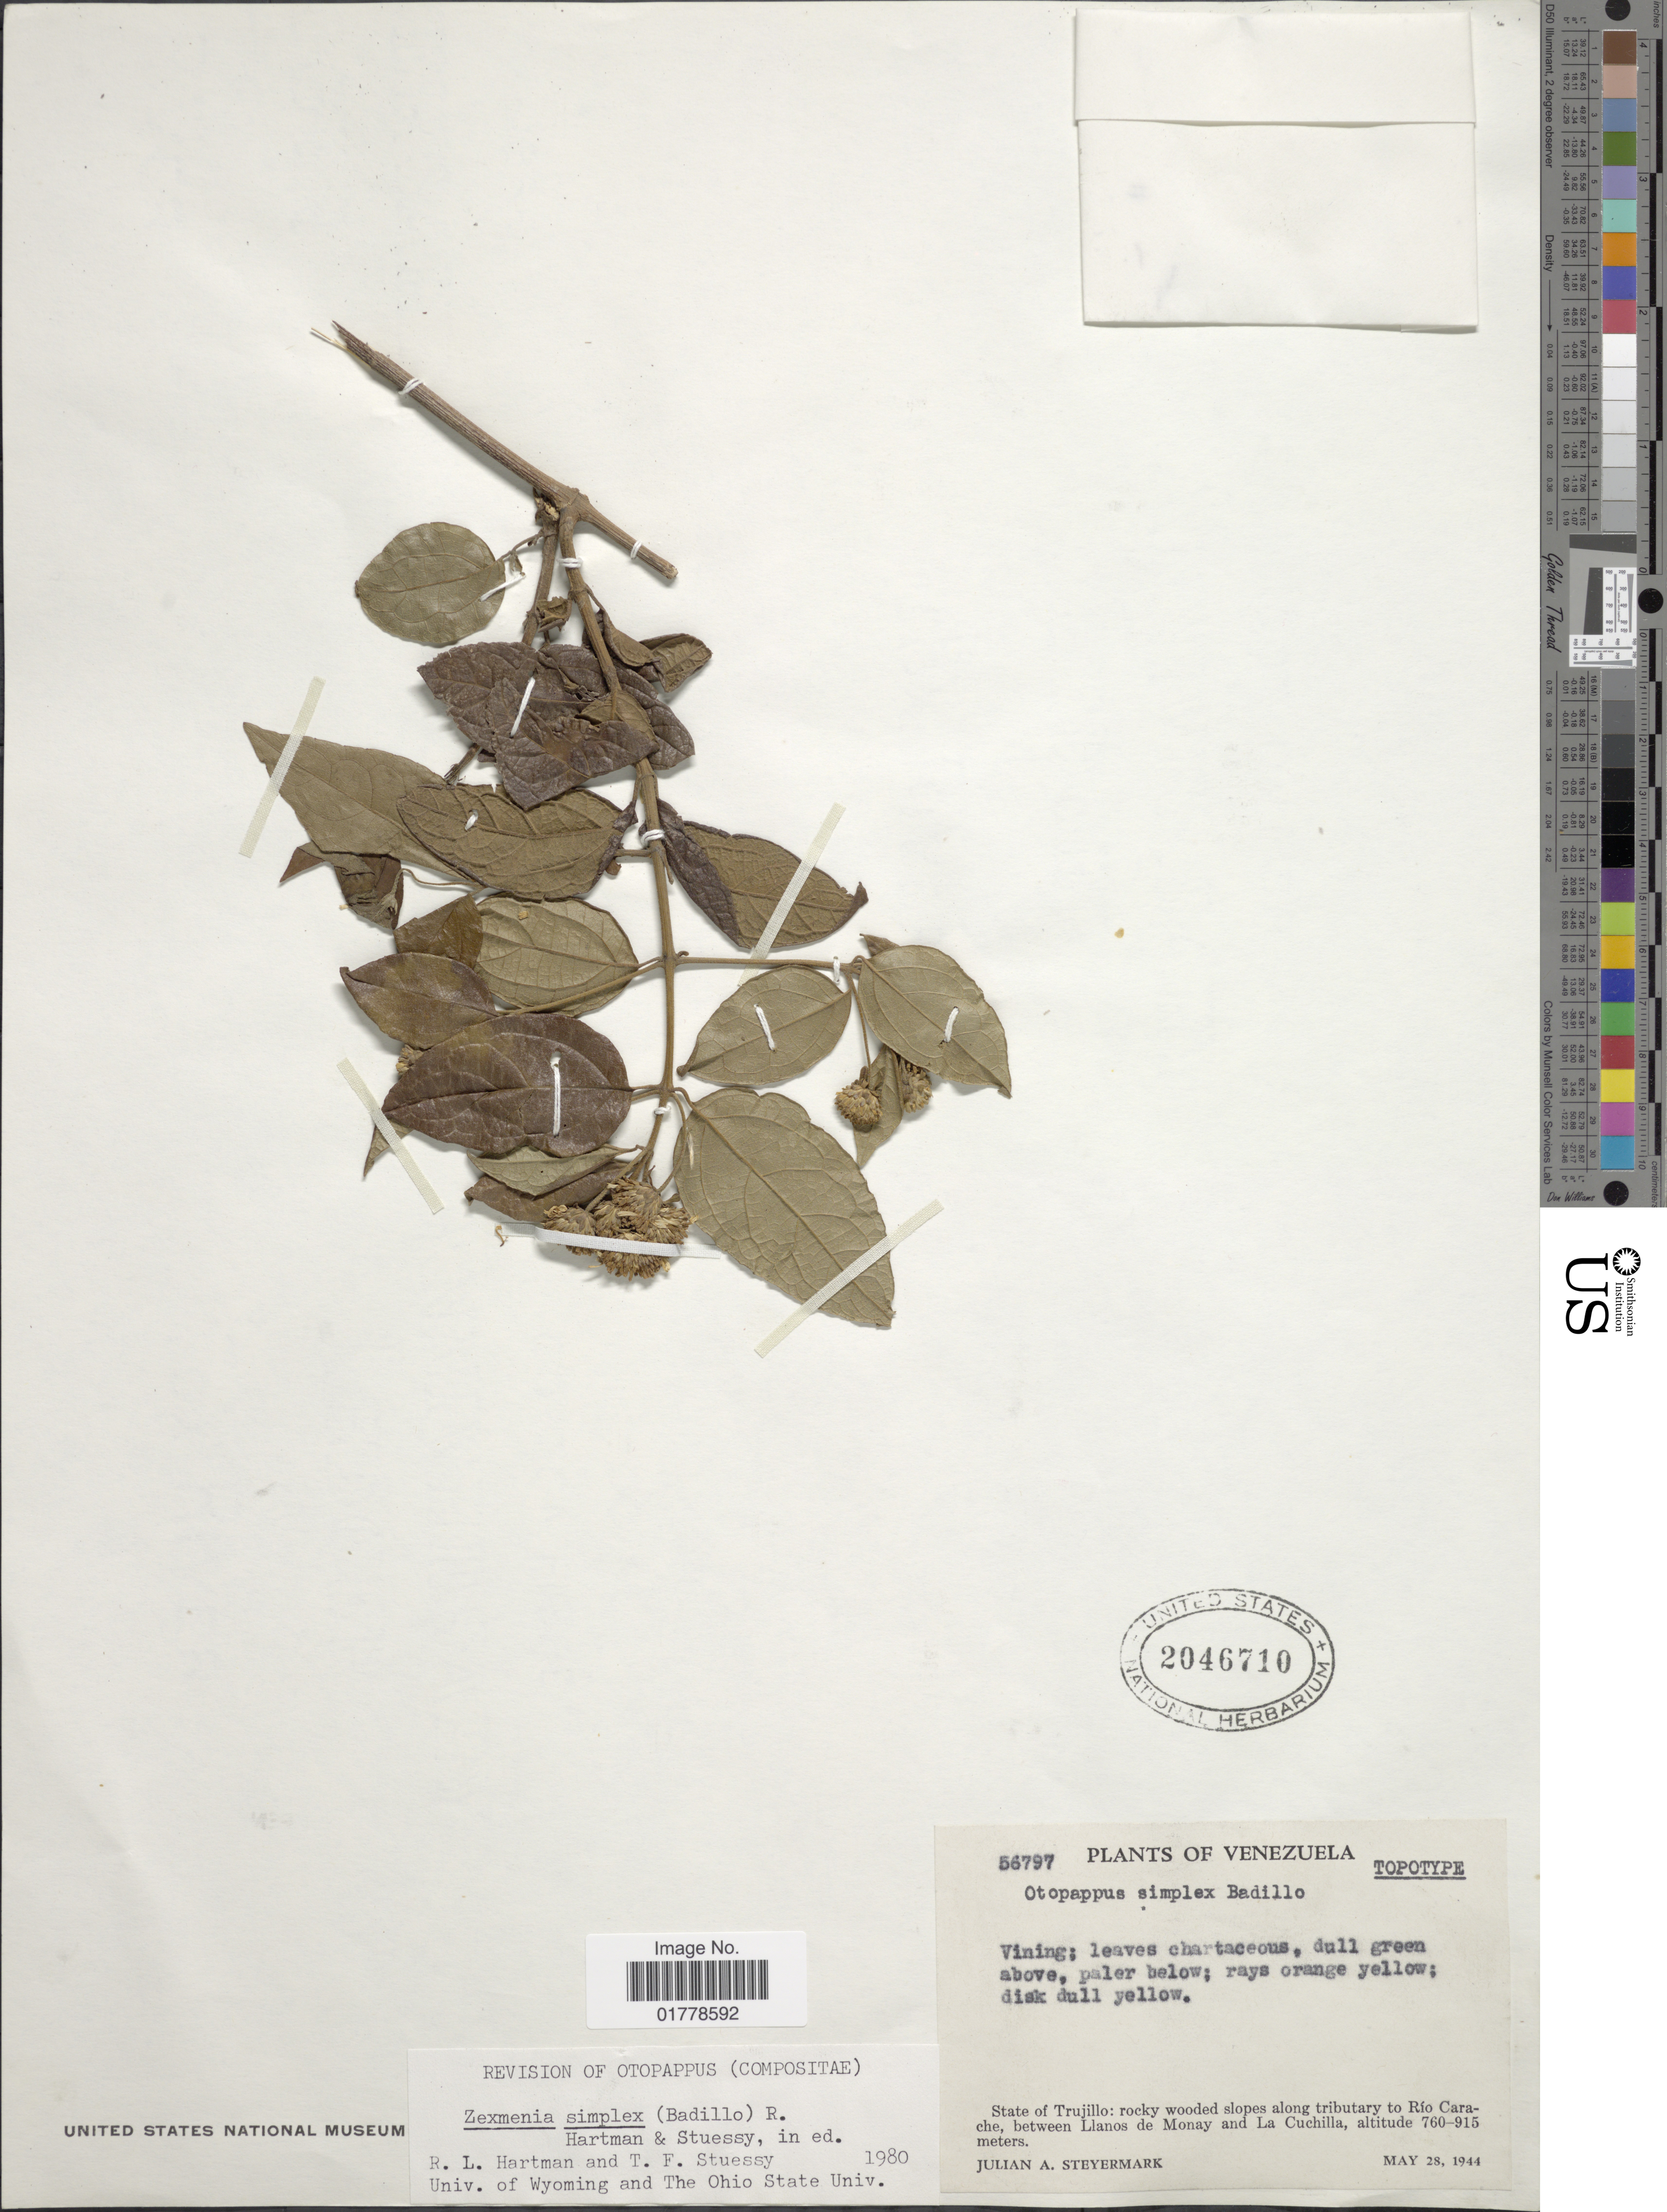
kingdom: Plantae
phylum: Tracheophyta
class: Magnoliopsida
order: Asterales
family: Asteraceae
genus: Oblivia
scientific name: Oblivia simplex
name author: (V.M. Badillo) H. Rob.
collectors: J. Steyermark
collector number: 56797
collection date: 1944-05-28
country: Venezuela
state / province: Trujillo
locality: Rocky wooded slopes along tributary to Río Carache, between Llanos de Monay and La Cuchilla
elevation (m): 760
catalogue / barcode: US 2046710